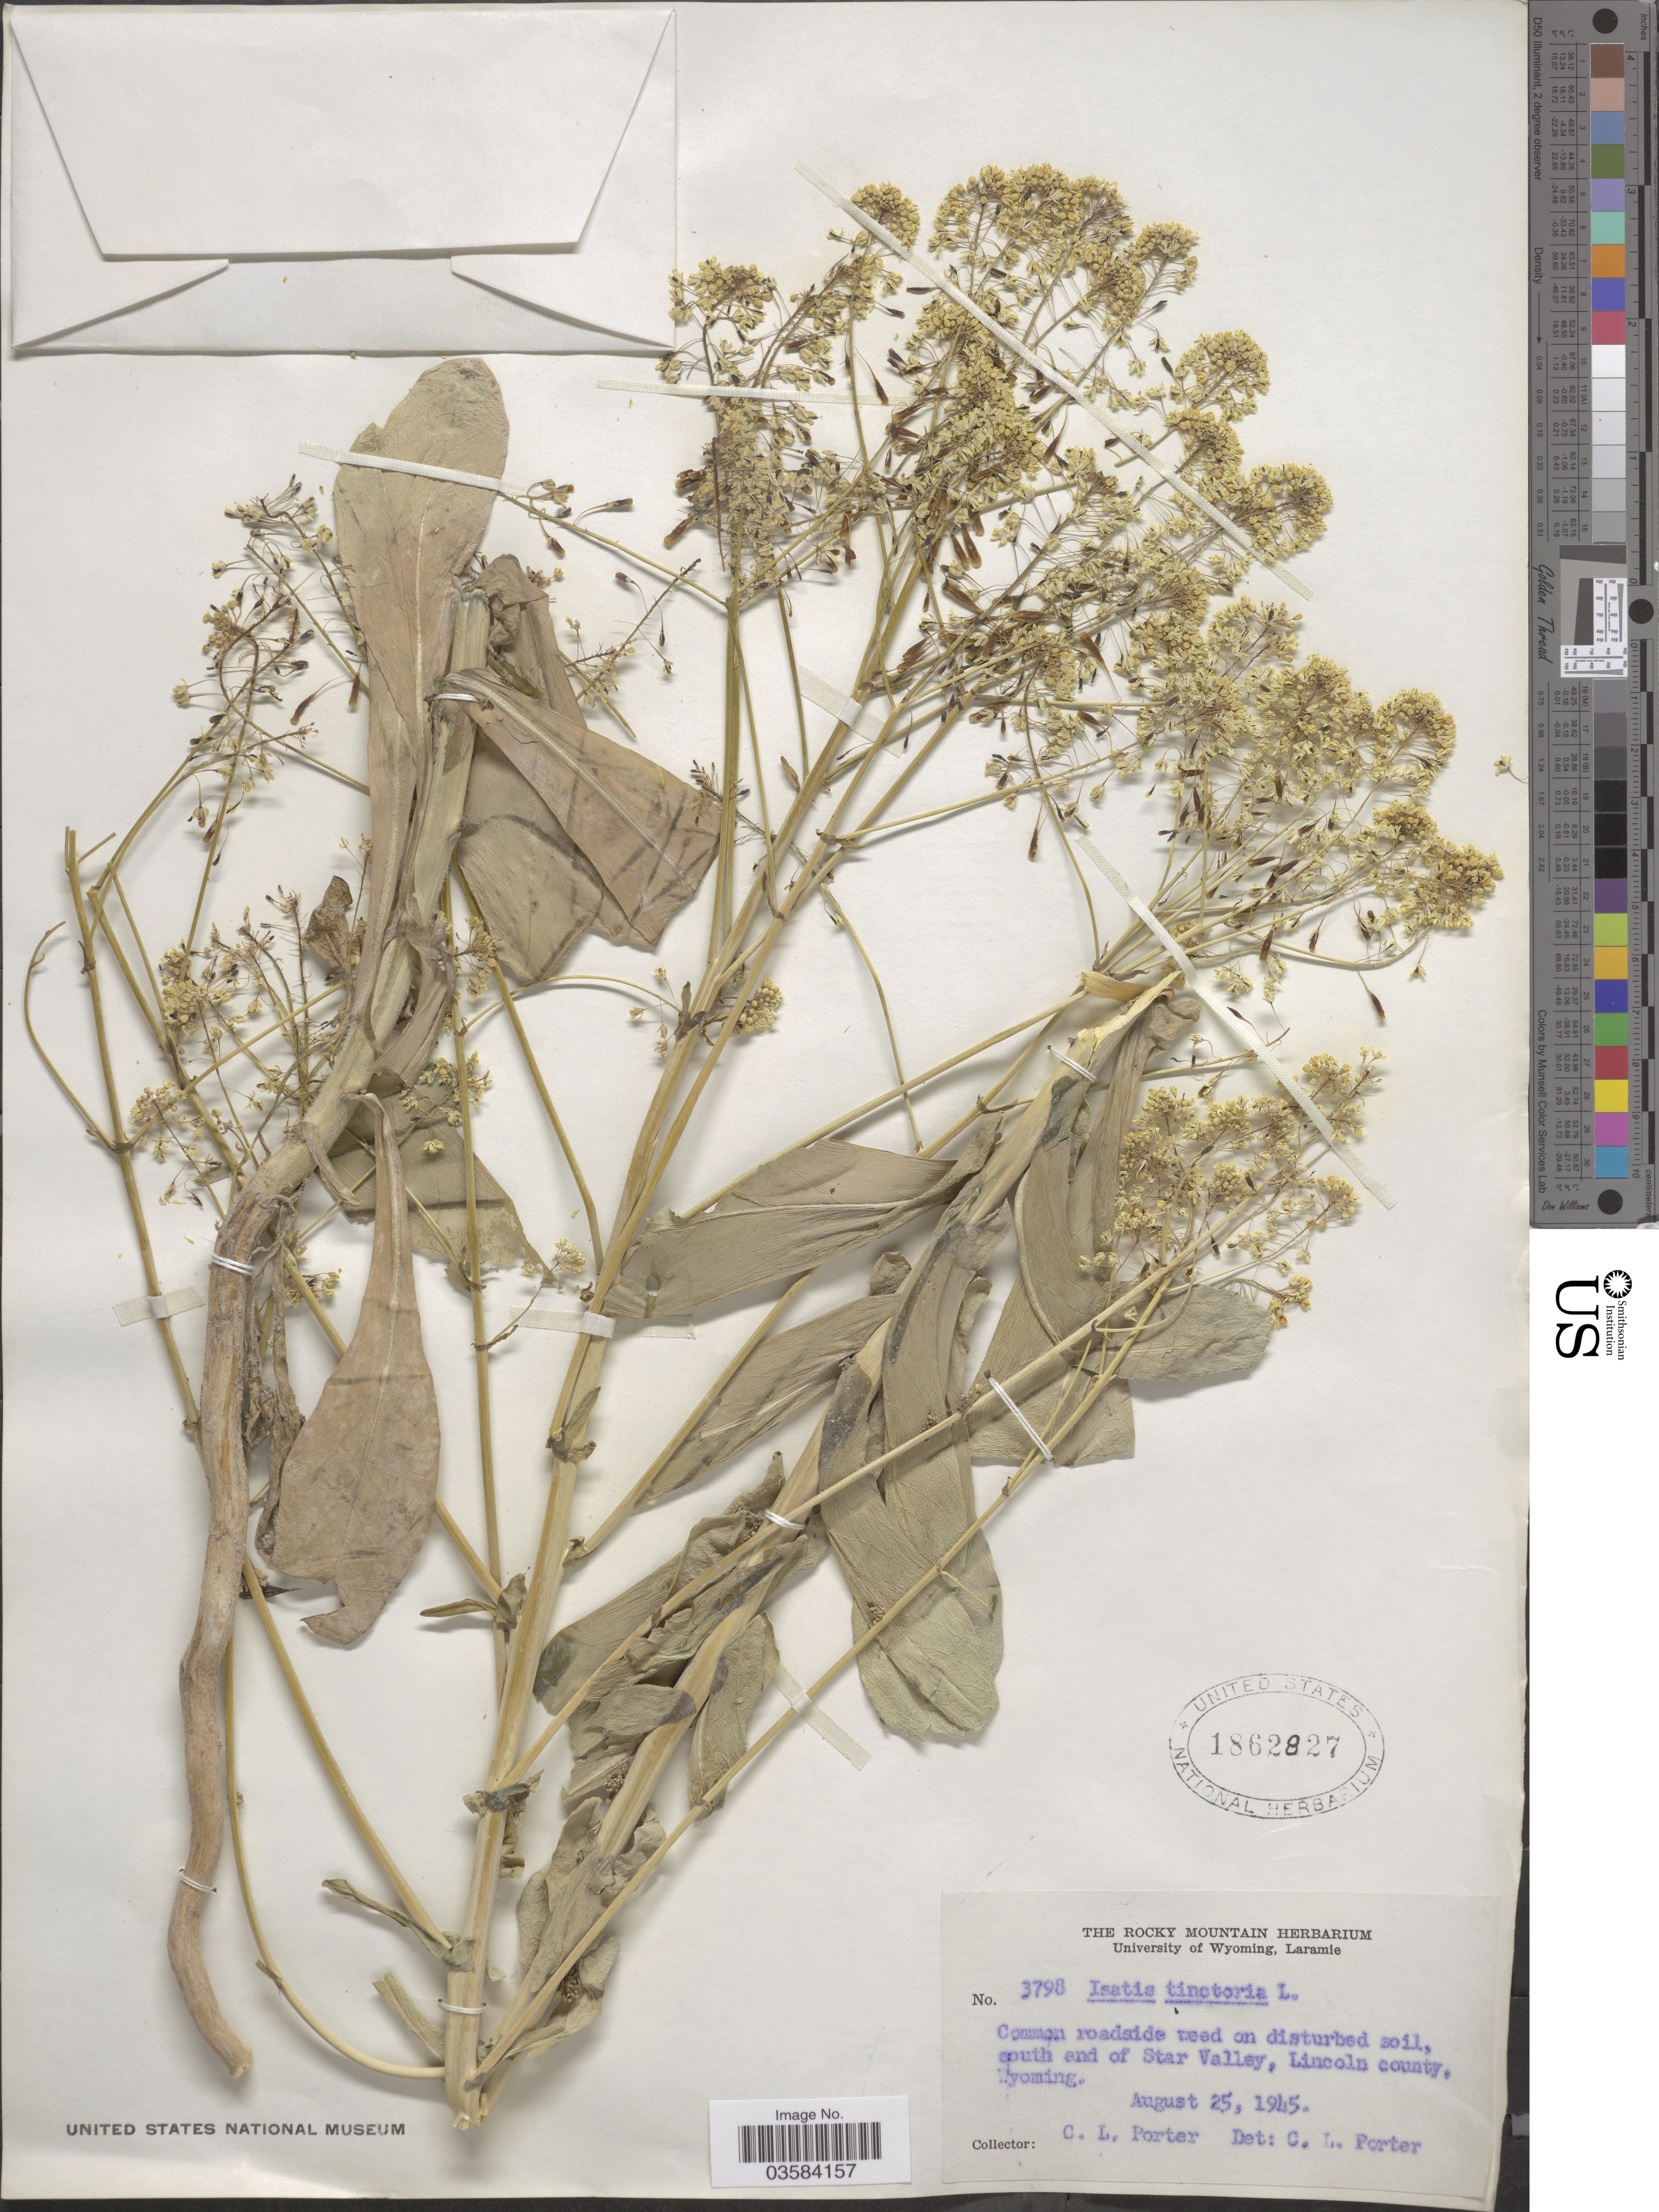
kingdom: Plantae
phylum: Tracheophyta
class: Magnoliopsida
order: Brassicales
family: Brassicaceae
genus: Isatis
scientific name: Isatis tinctoria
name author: L.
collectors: C. L. Porter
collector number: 3798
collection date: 1945-08-25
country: United States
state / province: Wyoming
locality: South end of Star Valley, Lincoln County.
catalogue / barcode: US 1862827